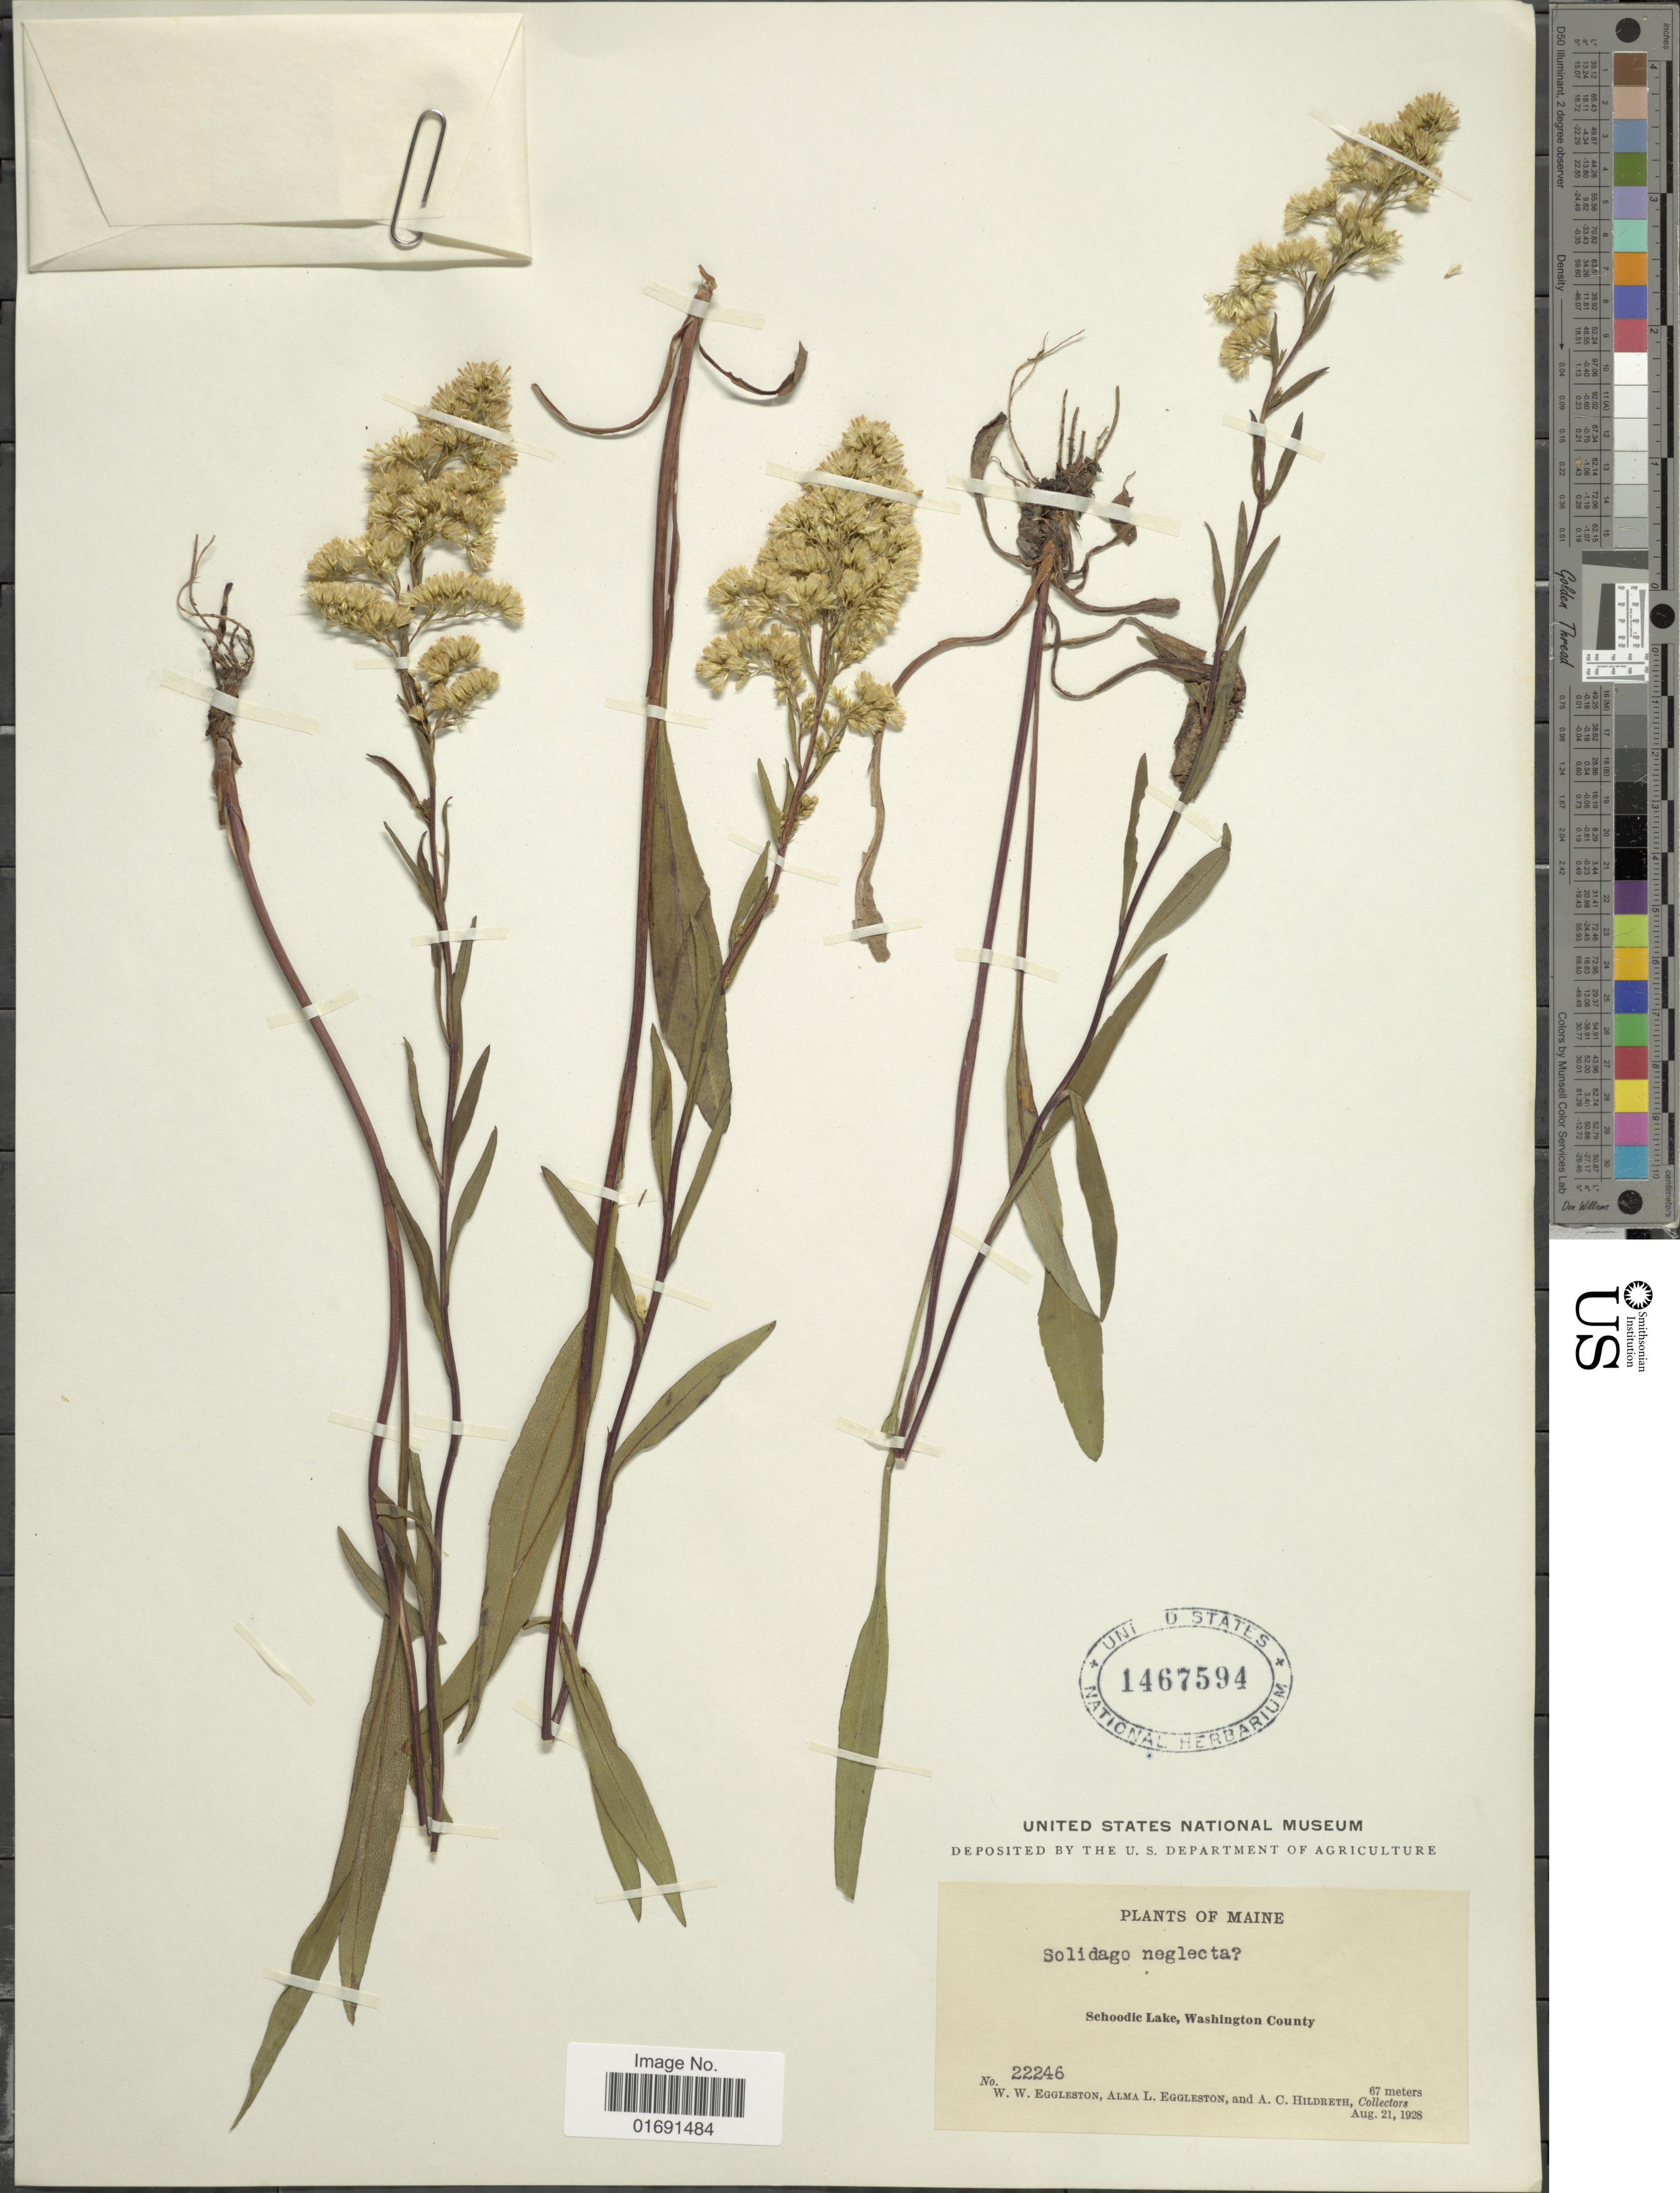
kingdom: Plantae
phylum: Tracheophyta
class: Magnoliopsida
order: Asterales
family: Asteraceae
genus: Solidago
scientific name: Solidago uniligulata var. uniligulata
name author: (DC.) Porter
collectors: W. W. Eggleston, A. Eggleston & A. Hildreth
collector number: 22246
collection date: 1928-08-21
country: United States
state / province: Maine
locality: Schoodic Lake, Washington County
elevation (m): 67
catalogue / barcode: US 1467594